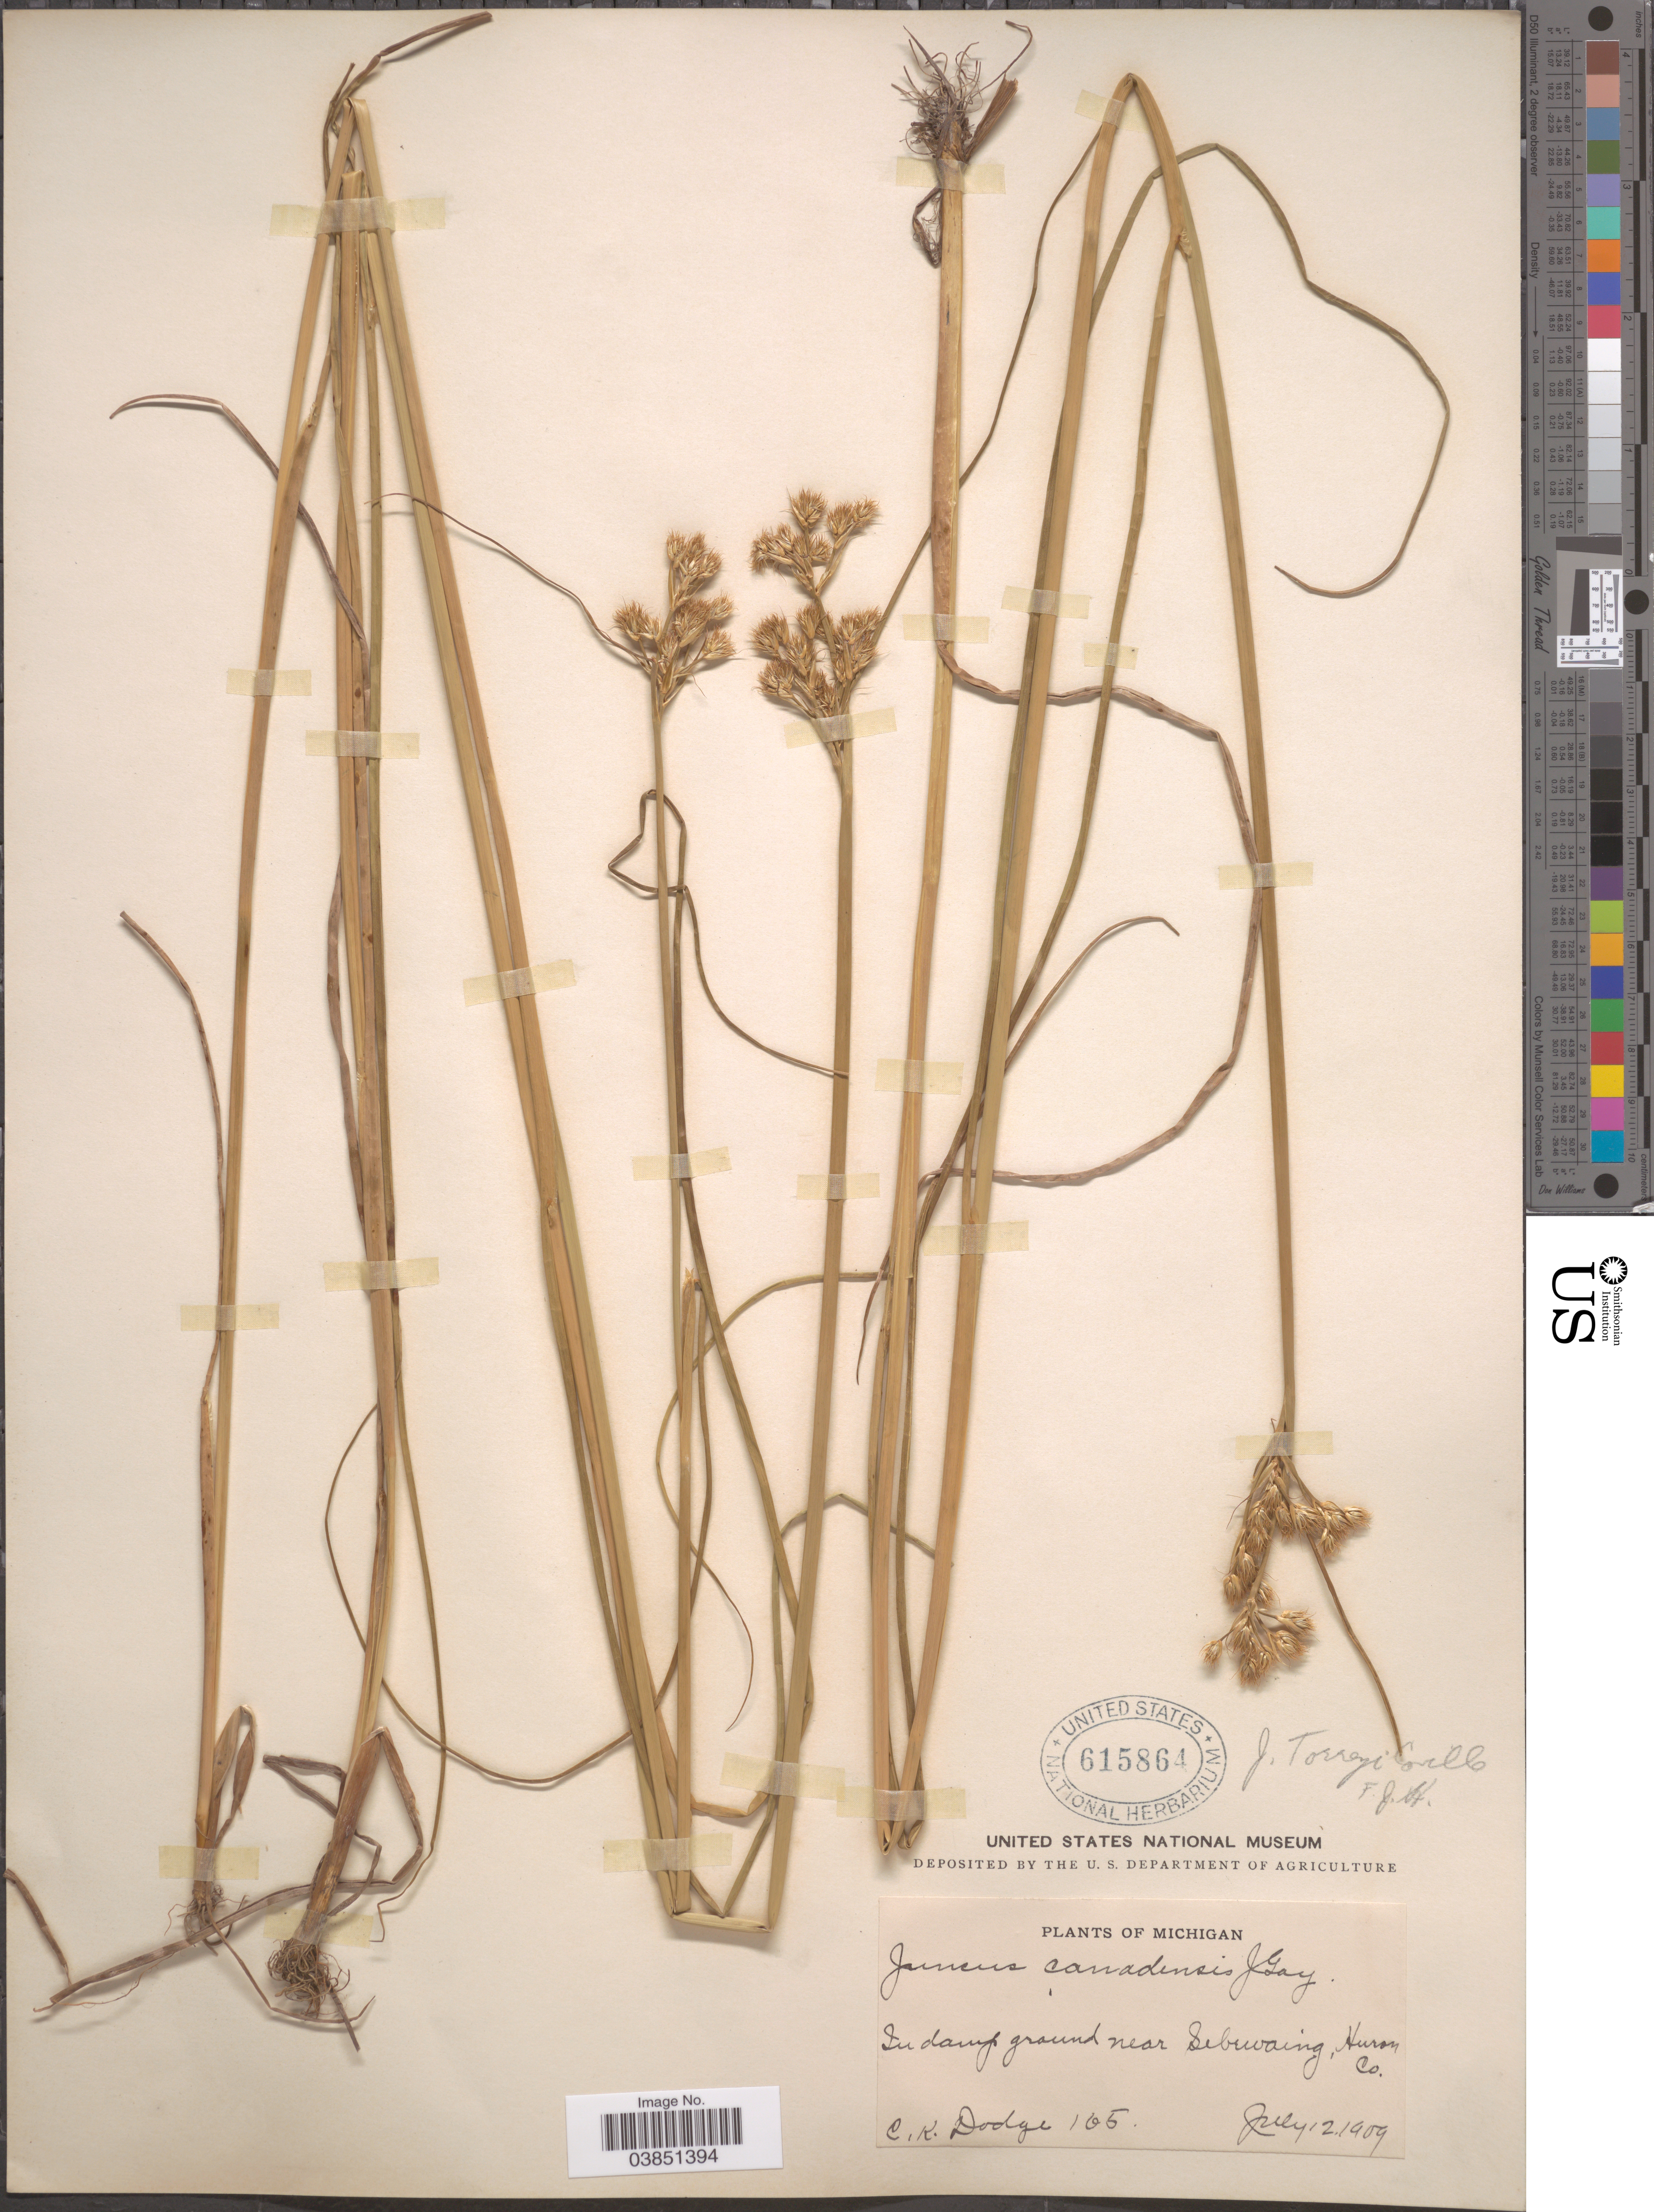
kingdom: Plantae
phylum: Tracheophyta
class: Liliopsida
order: Poales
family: Juncaceae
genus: Juncus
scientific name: Juncus canadensis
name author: J. Gay ex Laharpe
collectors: C. Dodge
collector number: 165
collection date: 1909-07-12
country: United States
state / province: Michigan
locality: In damp ground near Sebewaing, Huron Co.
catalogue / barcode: US 615864